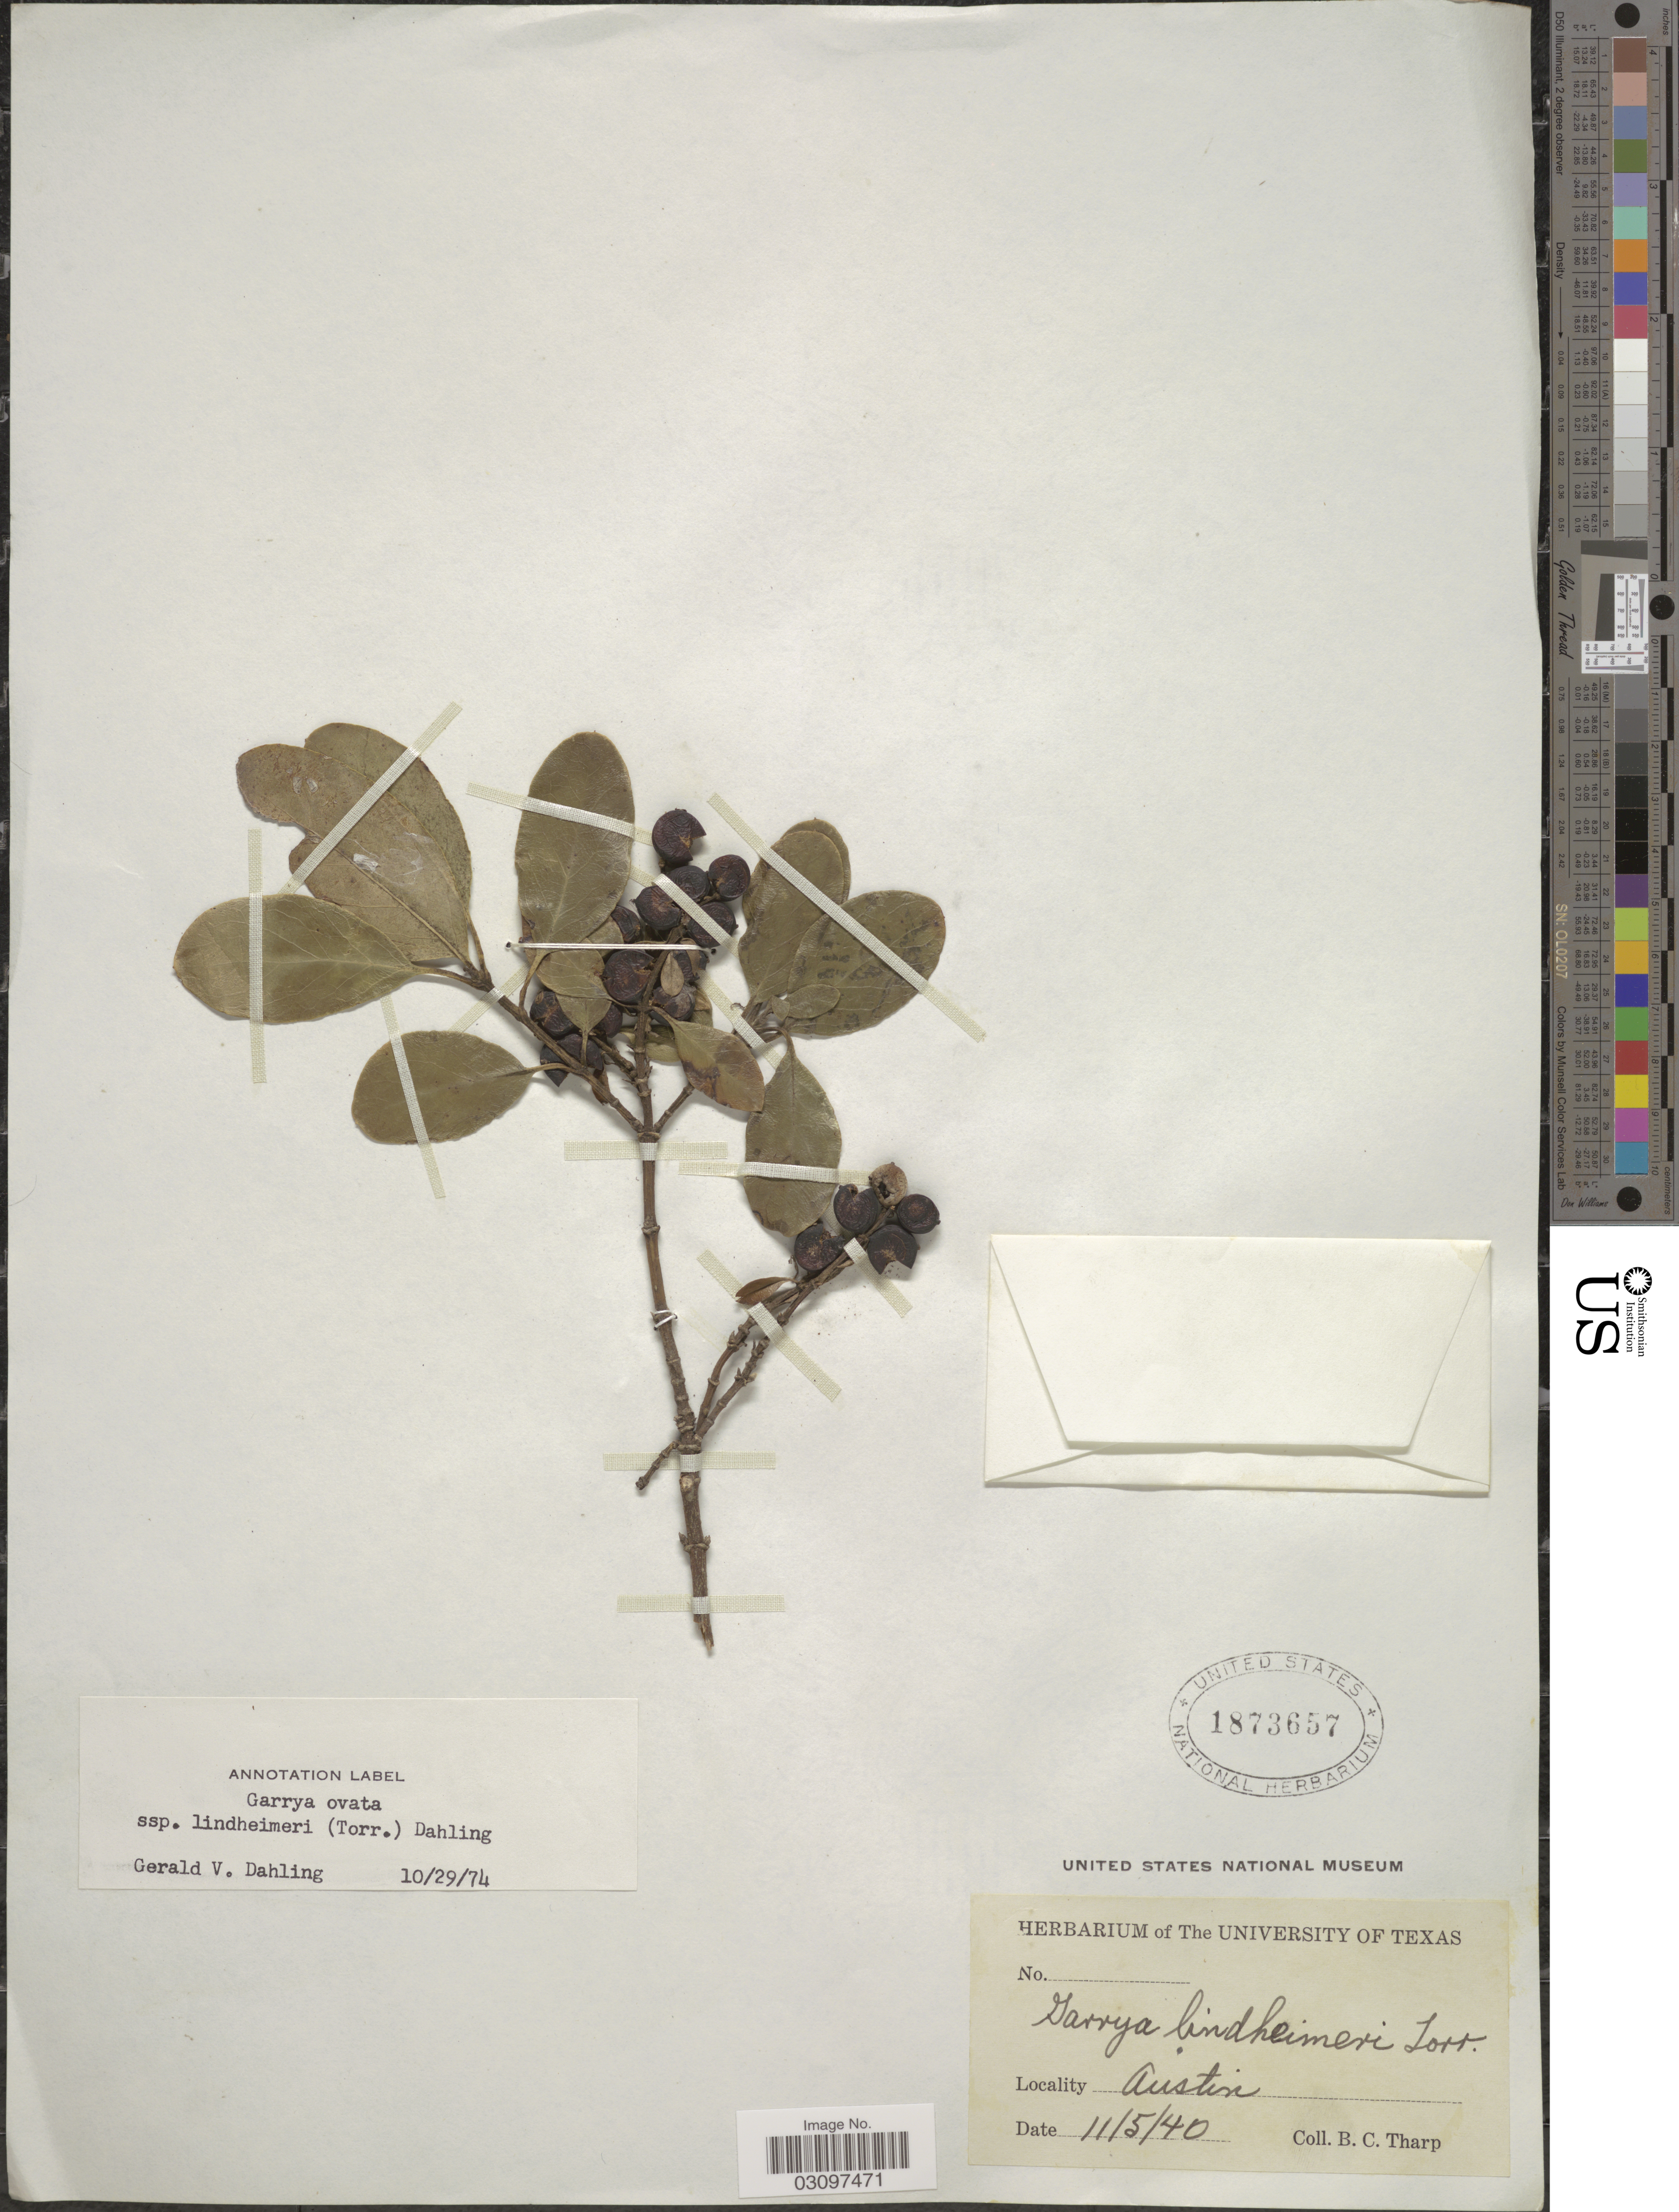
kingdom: Plantae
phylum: Tracheophyta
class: Magnoliopsida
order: Garryales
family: Garryaceae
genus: Garrya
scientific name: Garrya ovata subsp. lindheimeri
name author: (Torr.) Dahling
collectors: B. C. Tharp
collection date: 1940-11-05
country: United States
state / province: Texas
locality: Austin.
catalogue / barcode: US 1873657